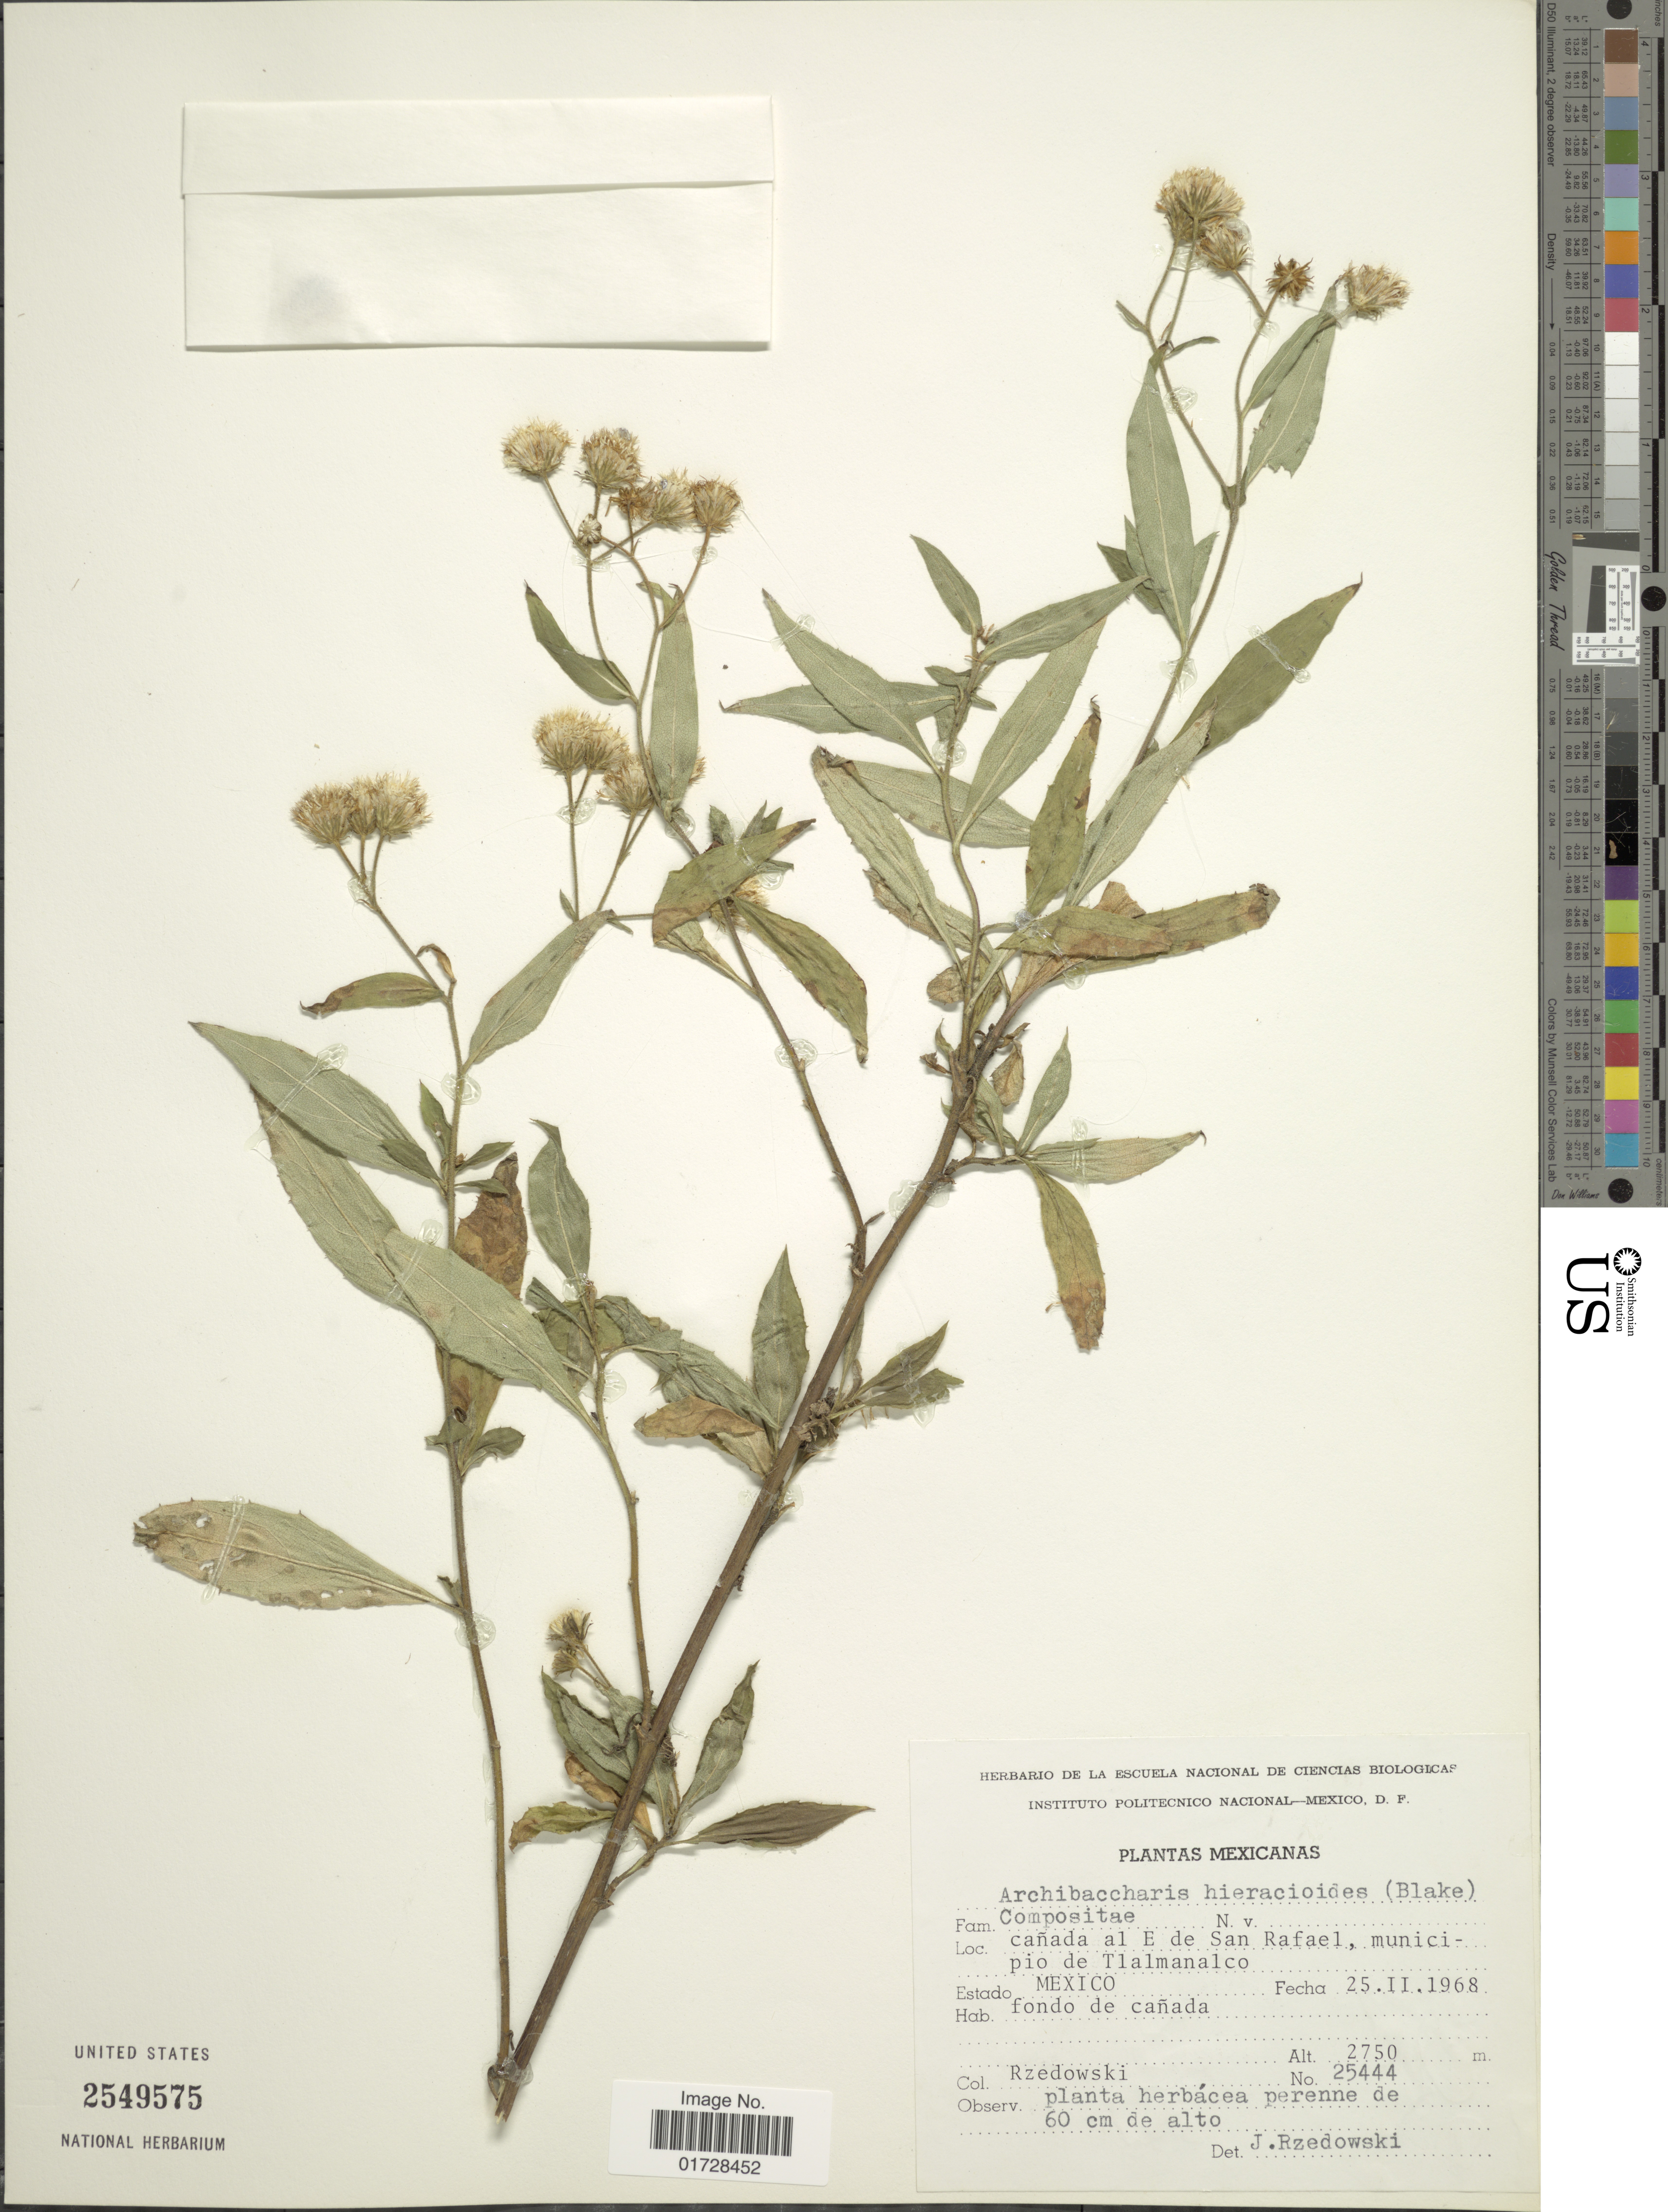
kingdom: Plantae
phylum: Tracheophyta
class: Magnoliopsida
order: Asterales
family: Asteraceae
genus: Archibaccharis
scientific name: Archibaccharis hieracioides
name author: (S.F. Blake) S.F. Blake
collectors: Rzedowski, --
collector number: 25444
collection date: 1968-02-25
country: Mexico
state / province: México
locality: N v. canada al E de San Rafael, municipio de Tlalmanalco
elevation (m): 2750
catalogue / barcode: US 2549575